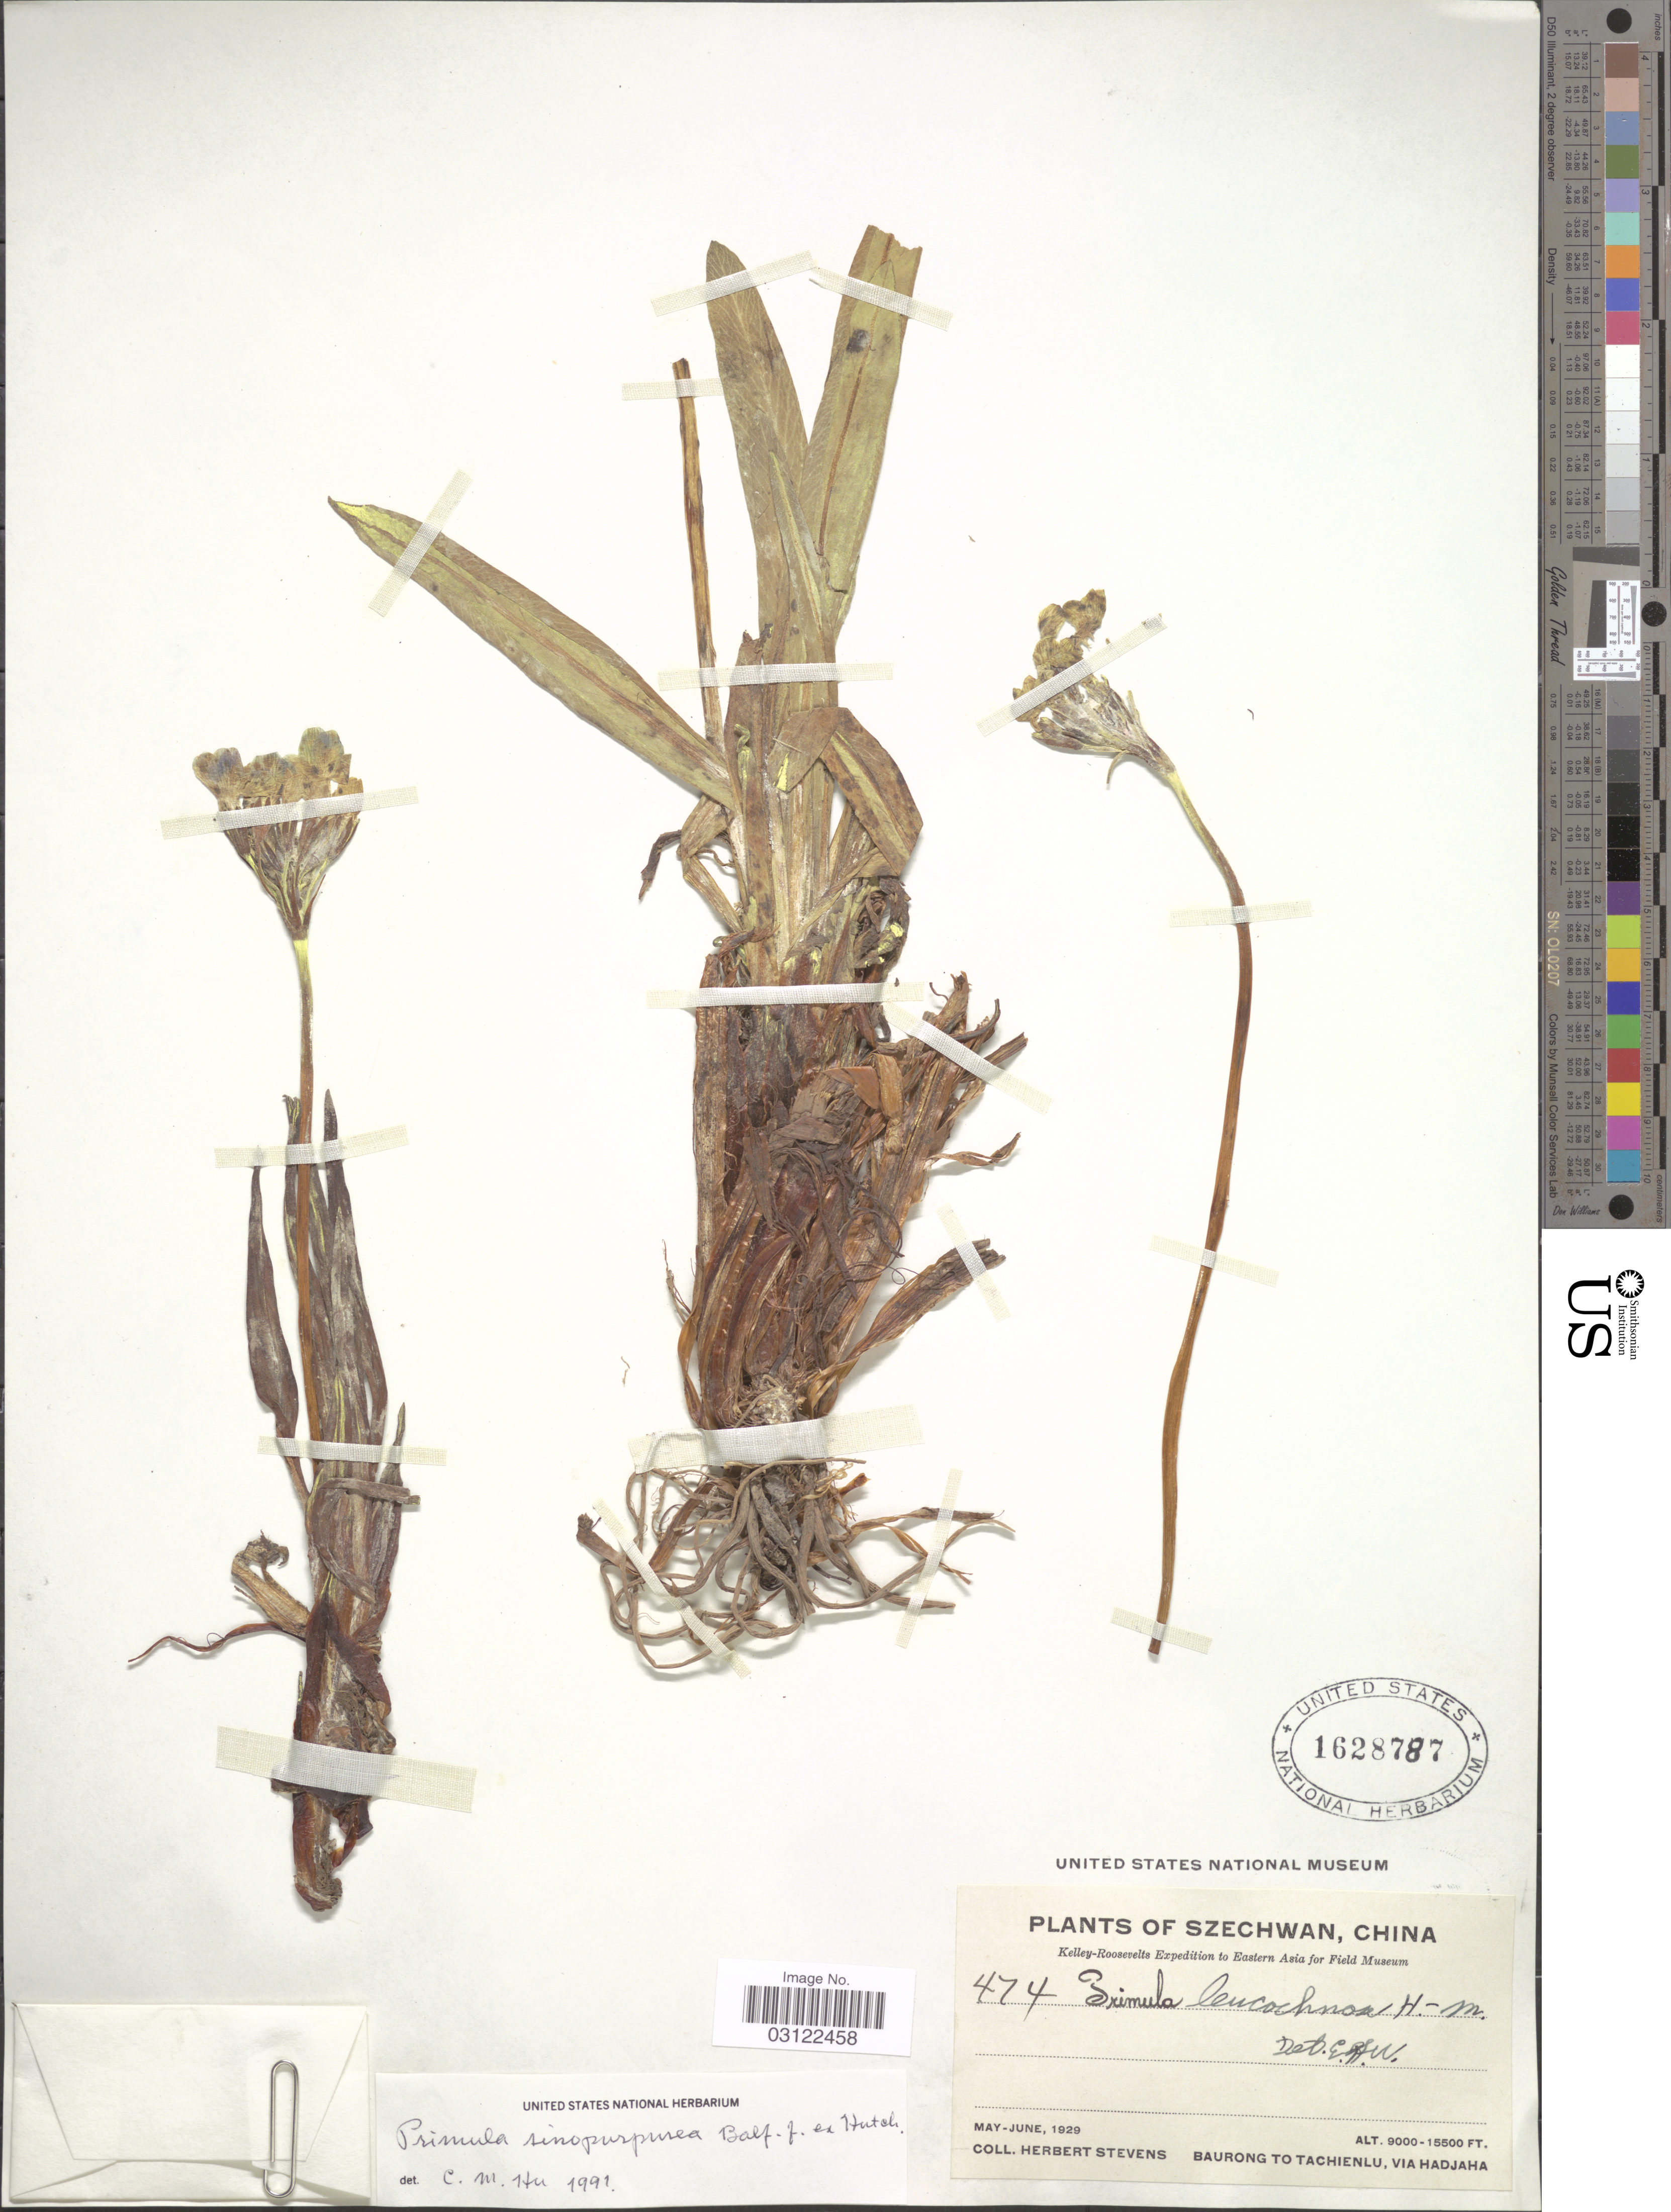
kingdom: Plantae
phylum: Tracheophyta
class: Magnoliopsida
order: Ericales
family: Primulaceae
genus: Primula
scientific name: Primula sinopurpurea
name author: Balf. f. ex Hutch.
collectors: H. Stevens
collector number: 474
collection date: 1929-05/1929-06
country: China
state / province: Sichuan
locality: Szechwan. Baurong to Tachienlu, via Hadjaha.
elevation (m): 2743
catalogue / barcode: US 1628787